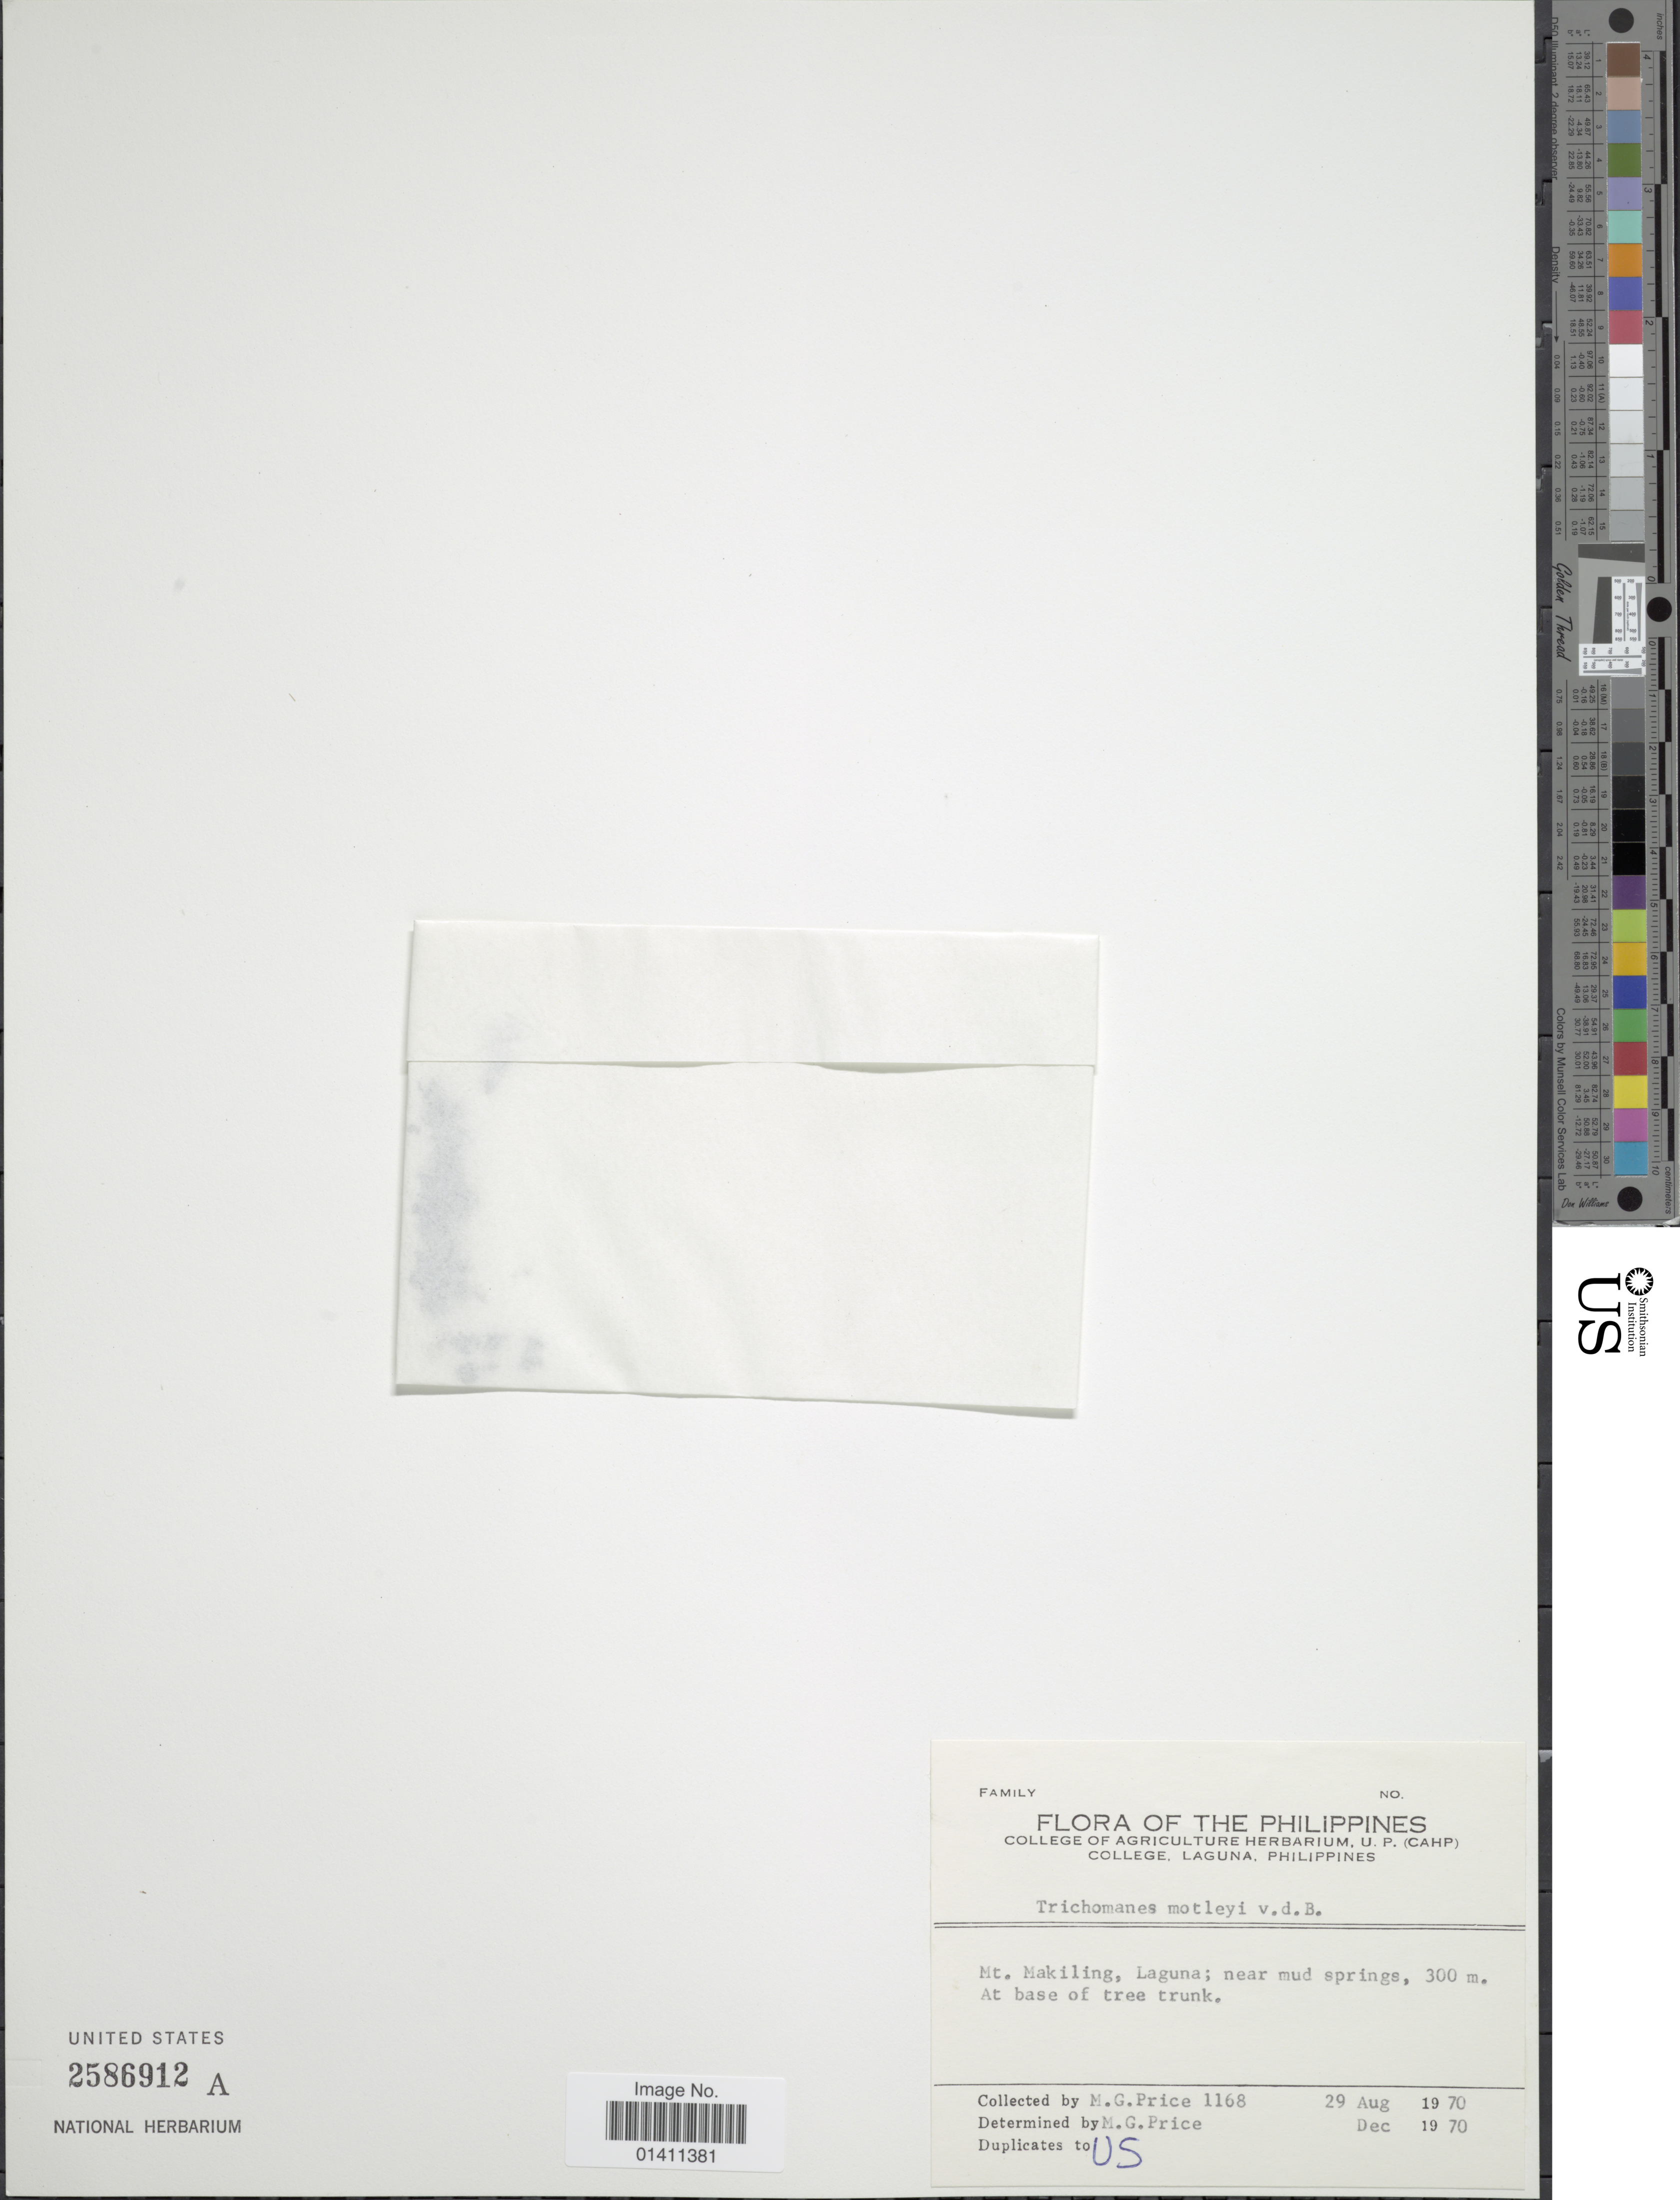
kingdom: Plantae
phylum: Tracheophyta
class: Polypodiopsida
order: Hymenophyllales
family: Hymenophyllaceae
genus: Didymoglossum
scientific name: Didymoglossum motleyi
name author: (Bosch) Ebihara & K. Iwats.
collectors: M. G. Price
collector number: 1168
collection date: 1970-08-29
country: Philippines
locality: Mt. Makiling,Laguna; near mud springs. At base of tree trunk.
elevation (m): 300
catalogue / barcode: US 2586912A